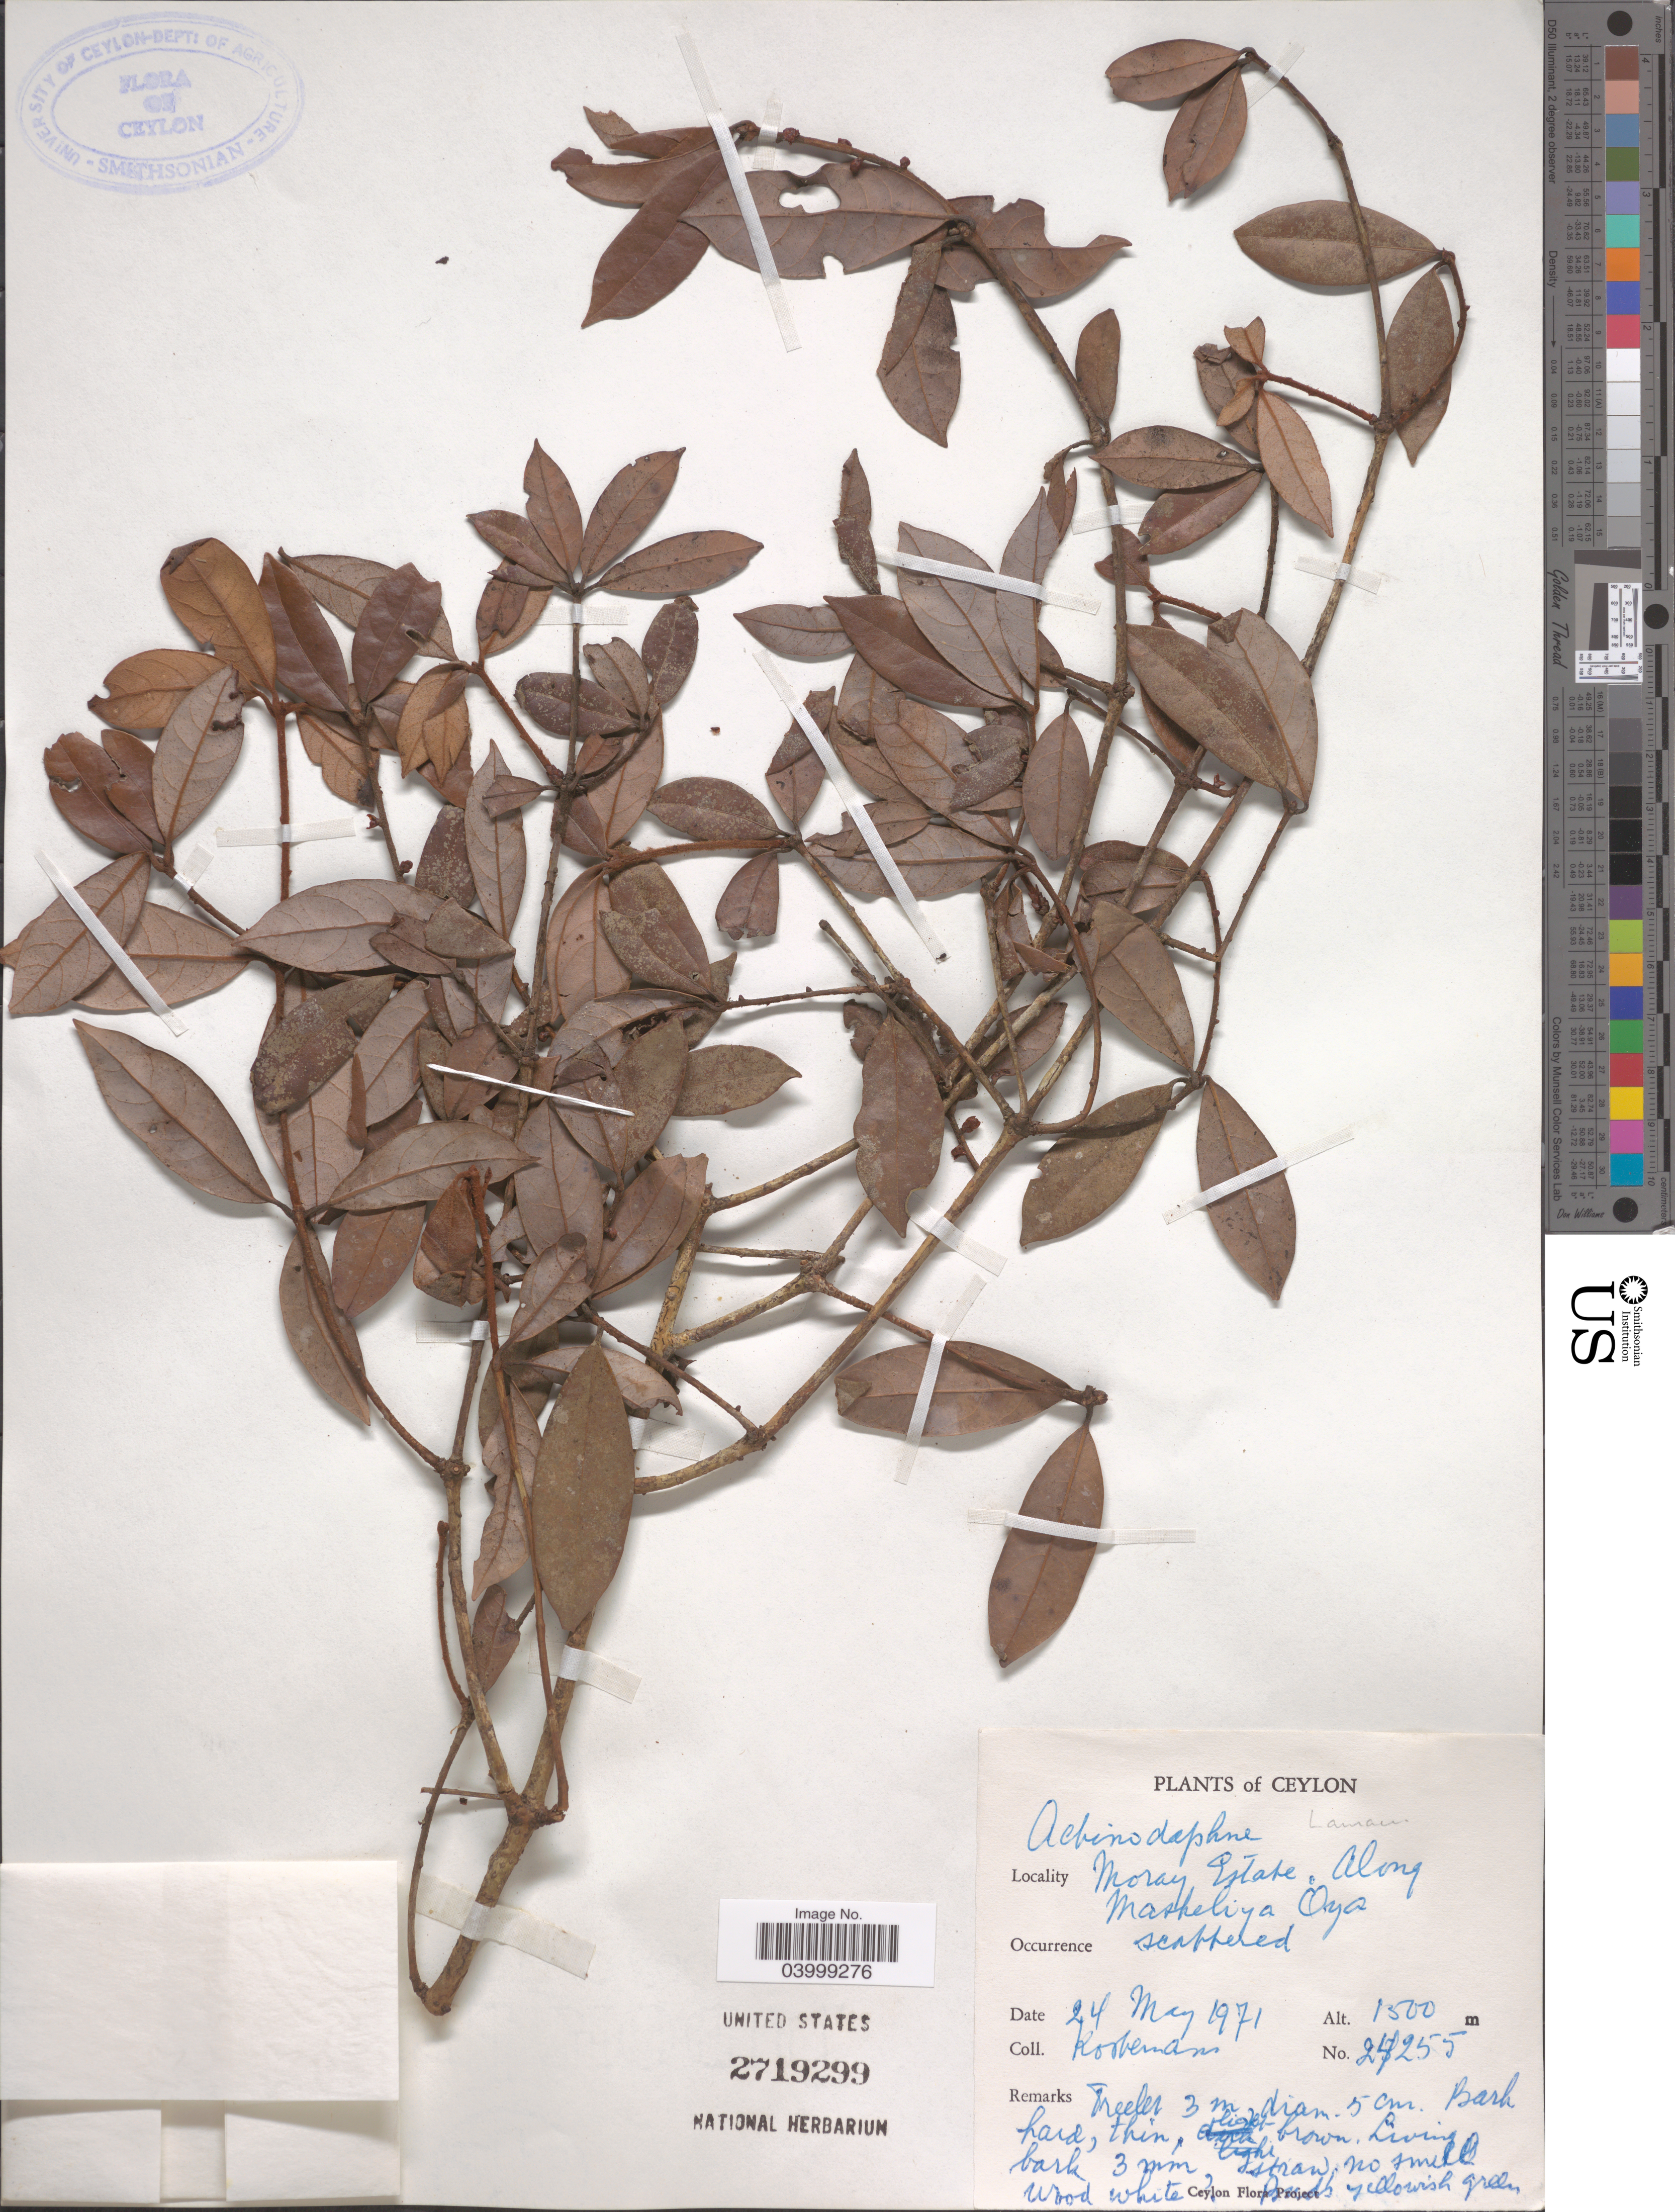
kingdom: Plantae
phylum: Tracheophyta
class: Magnoliopsida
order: Laurales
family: Lauraceae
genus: Actinodaphne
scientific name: Actinodaphne sp.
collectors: Kostermans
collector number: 24255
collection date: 1971-05-24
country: Sri Lanka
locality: Ceylon. Moray Estate. Along Maskeliya Oya.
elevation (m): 1500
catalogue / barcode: US 2719299